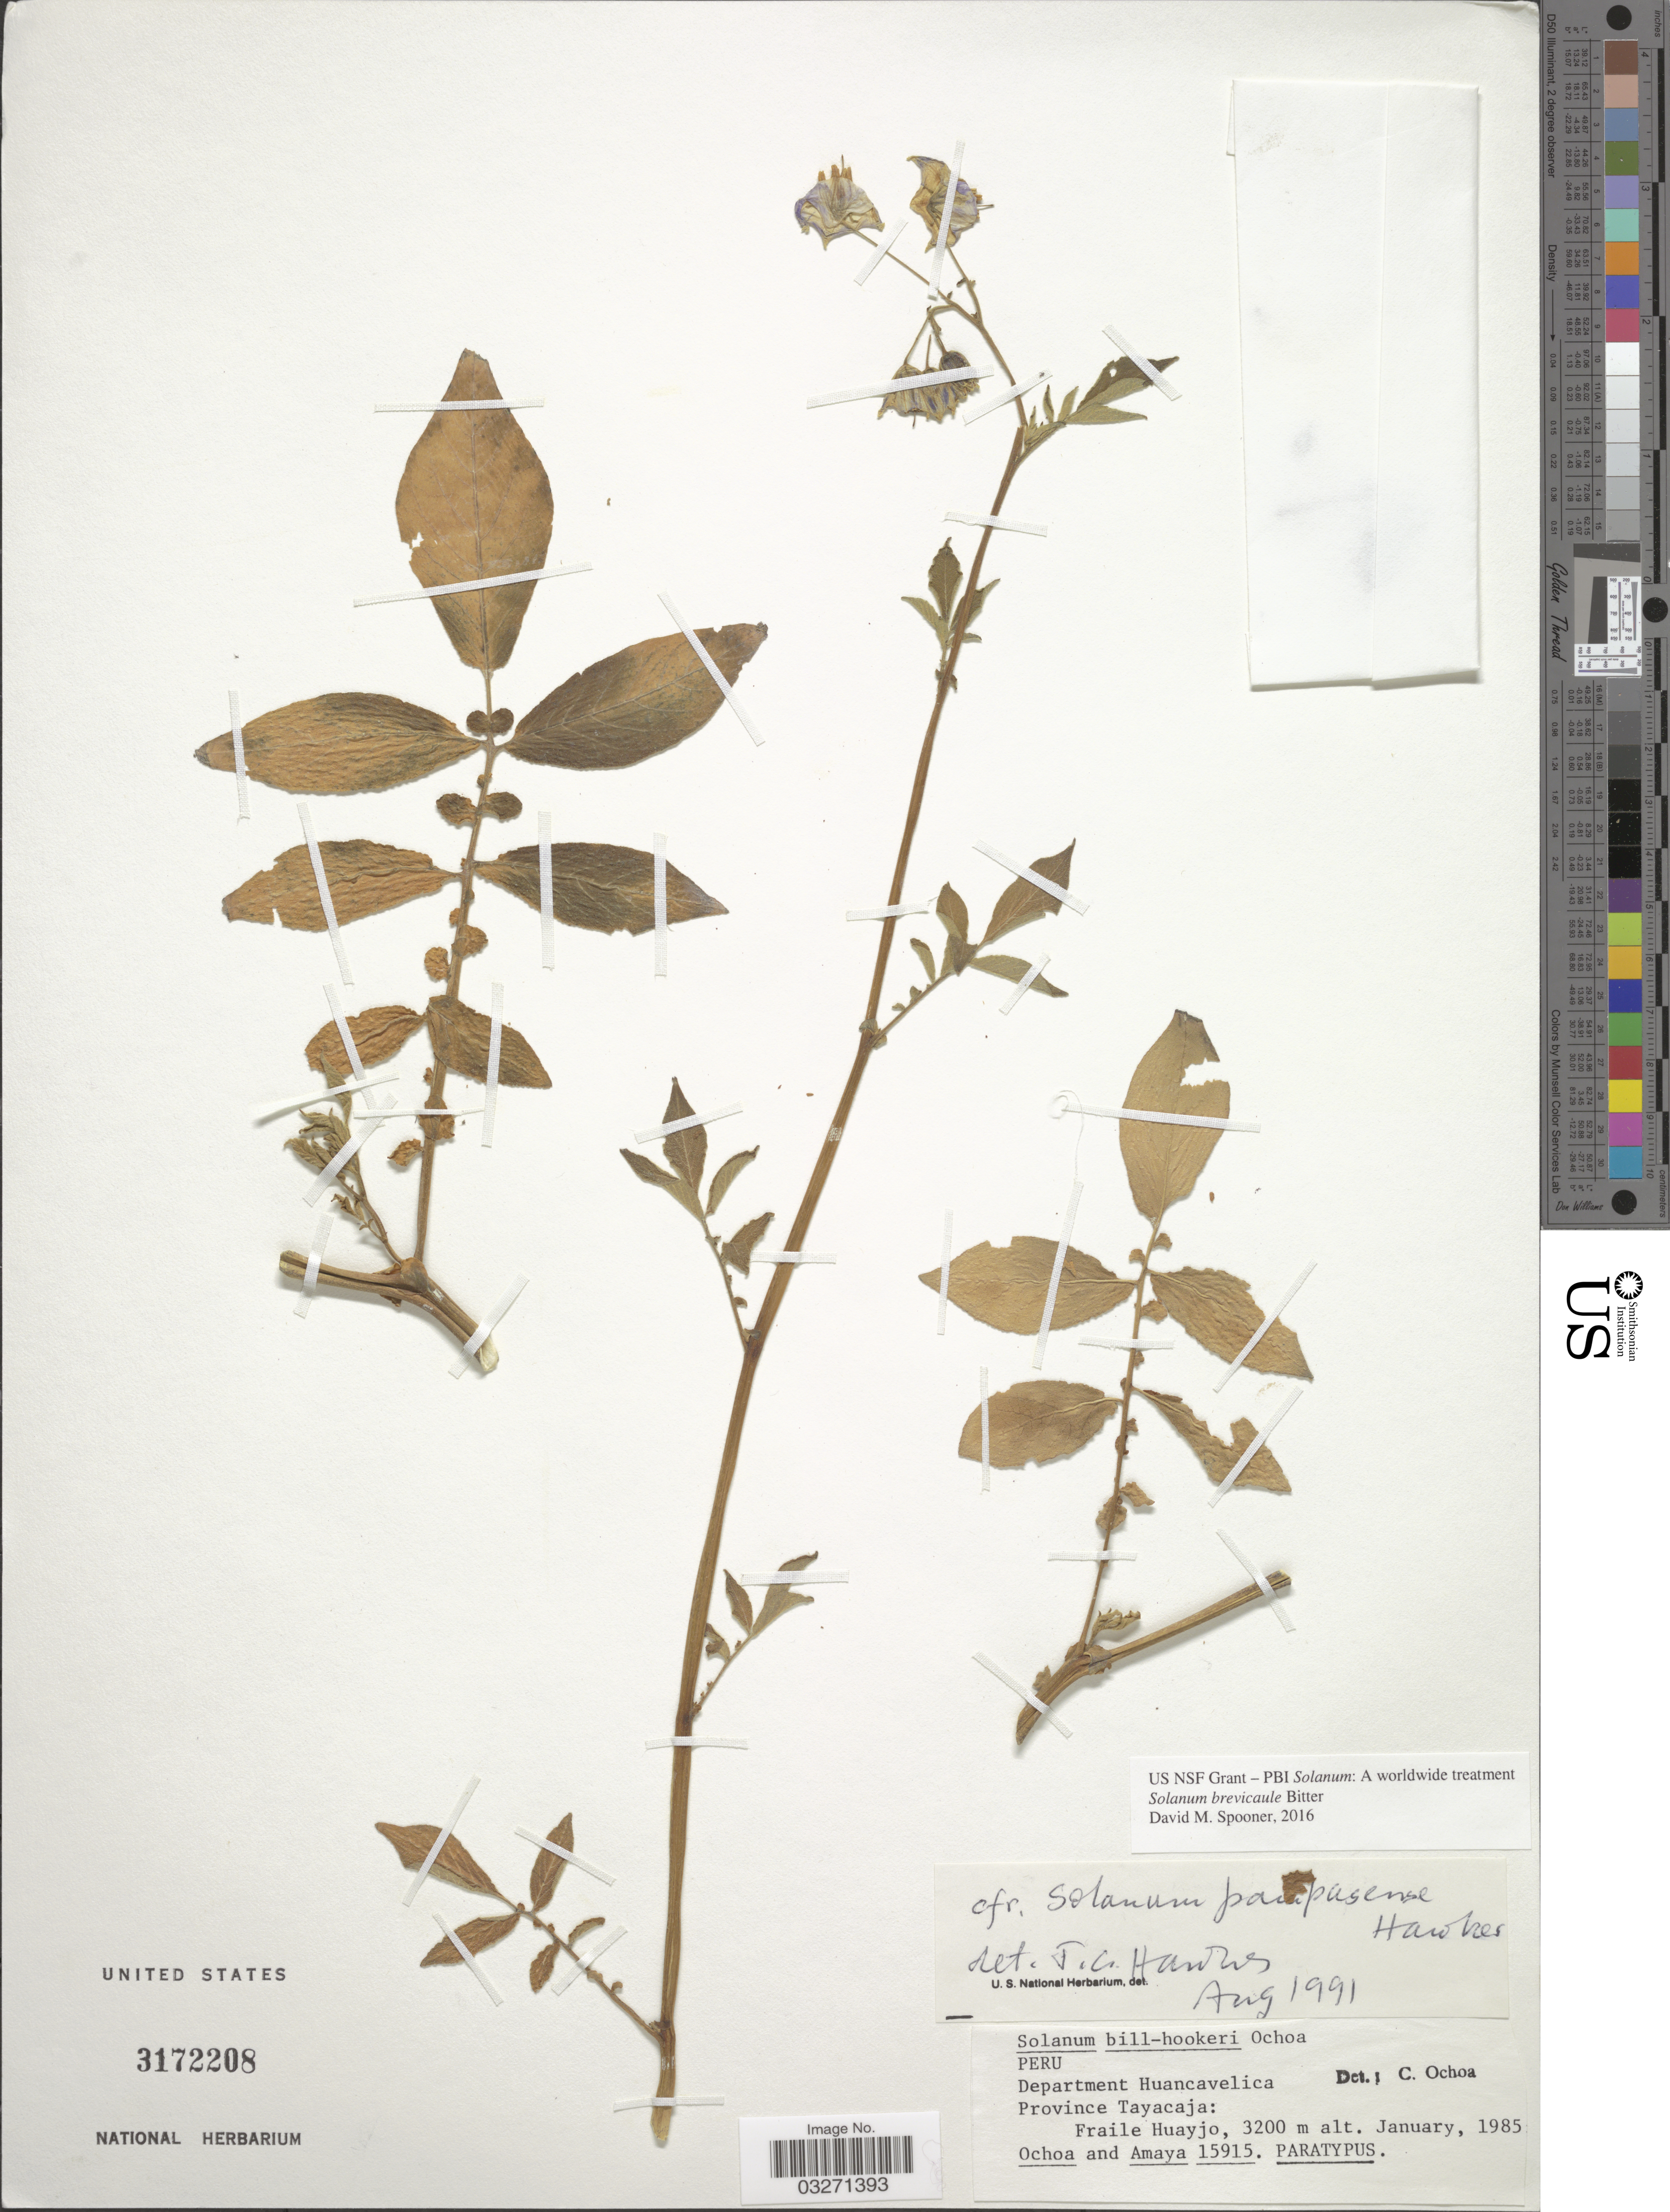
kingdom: Plantae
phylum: Tracheophyta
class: Magnoliopsida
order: Solanales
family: Solanaceae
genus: Solanum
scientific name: Solanum brevicaule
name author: Bitter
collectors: -. Ochoa & -. Amaya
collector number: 15915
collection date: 1985-01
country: Peru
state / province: Huancavelica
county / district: Tayacaja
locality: Department Huancavelica. Province Tayacaja. Fraile Huayjo.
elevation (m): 3200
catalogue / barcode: US 3172208